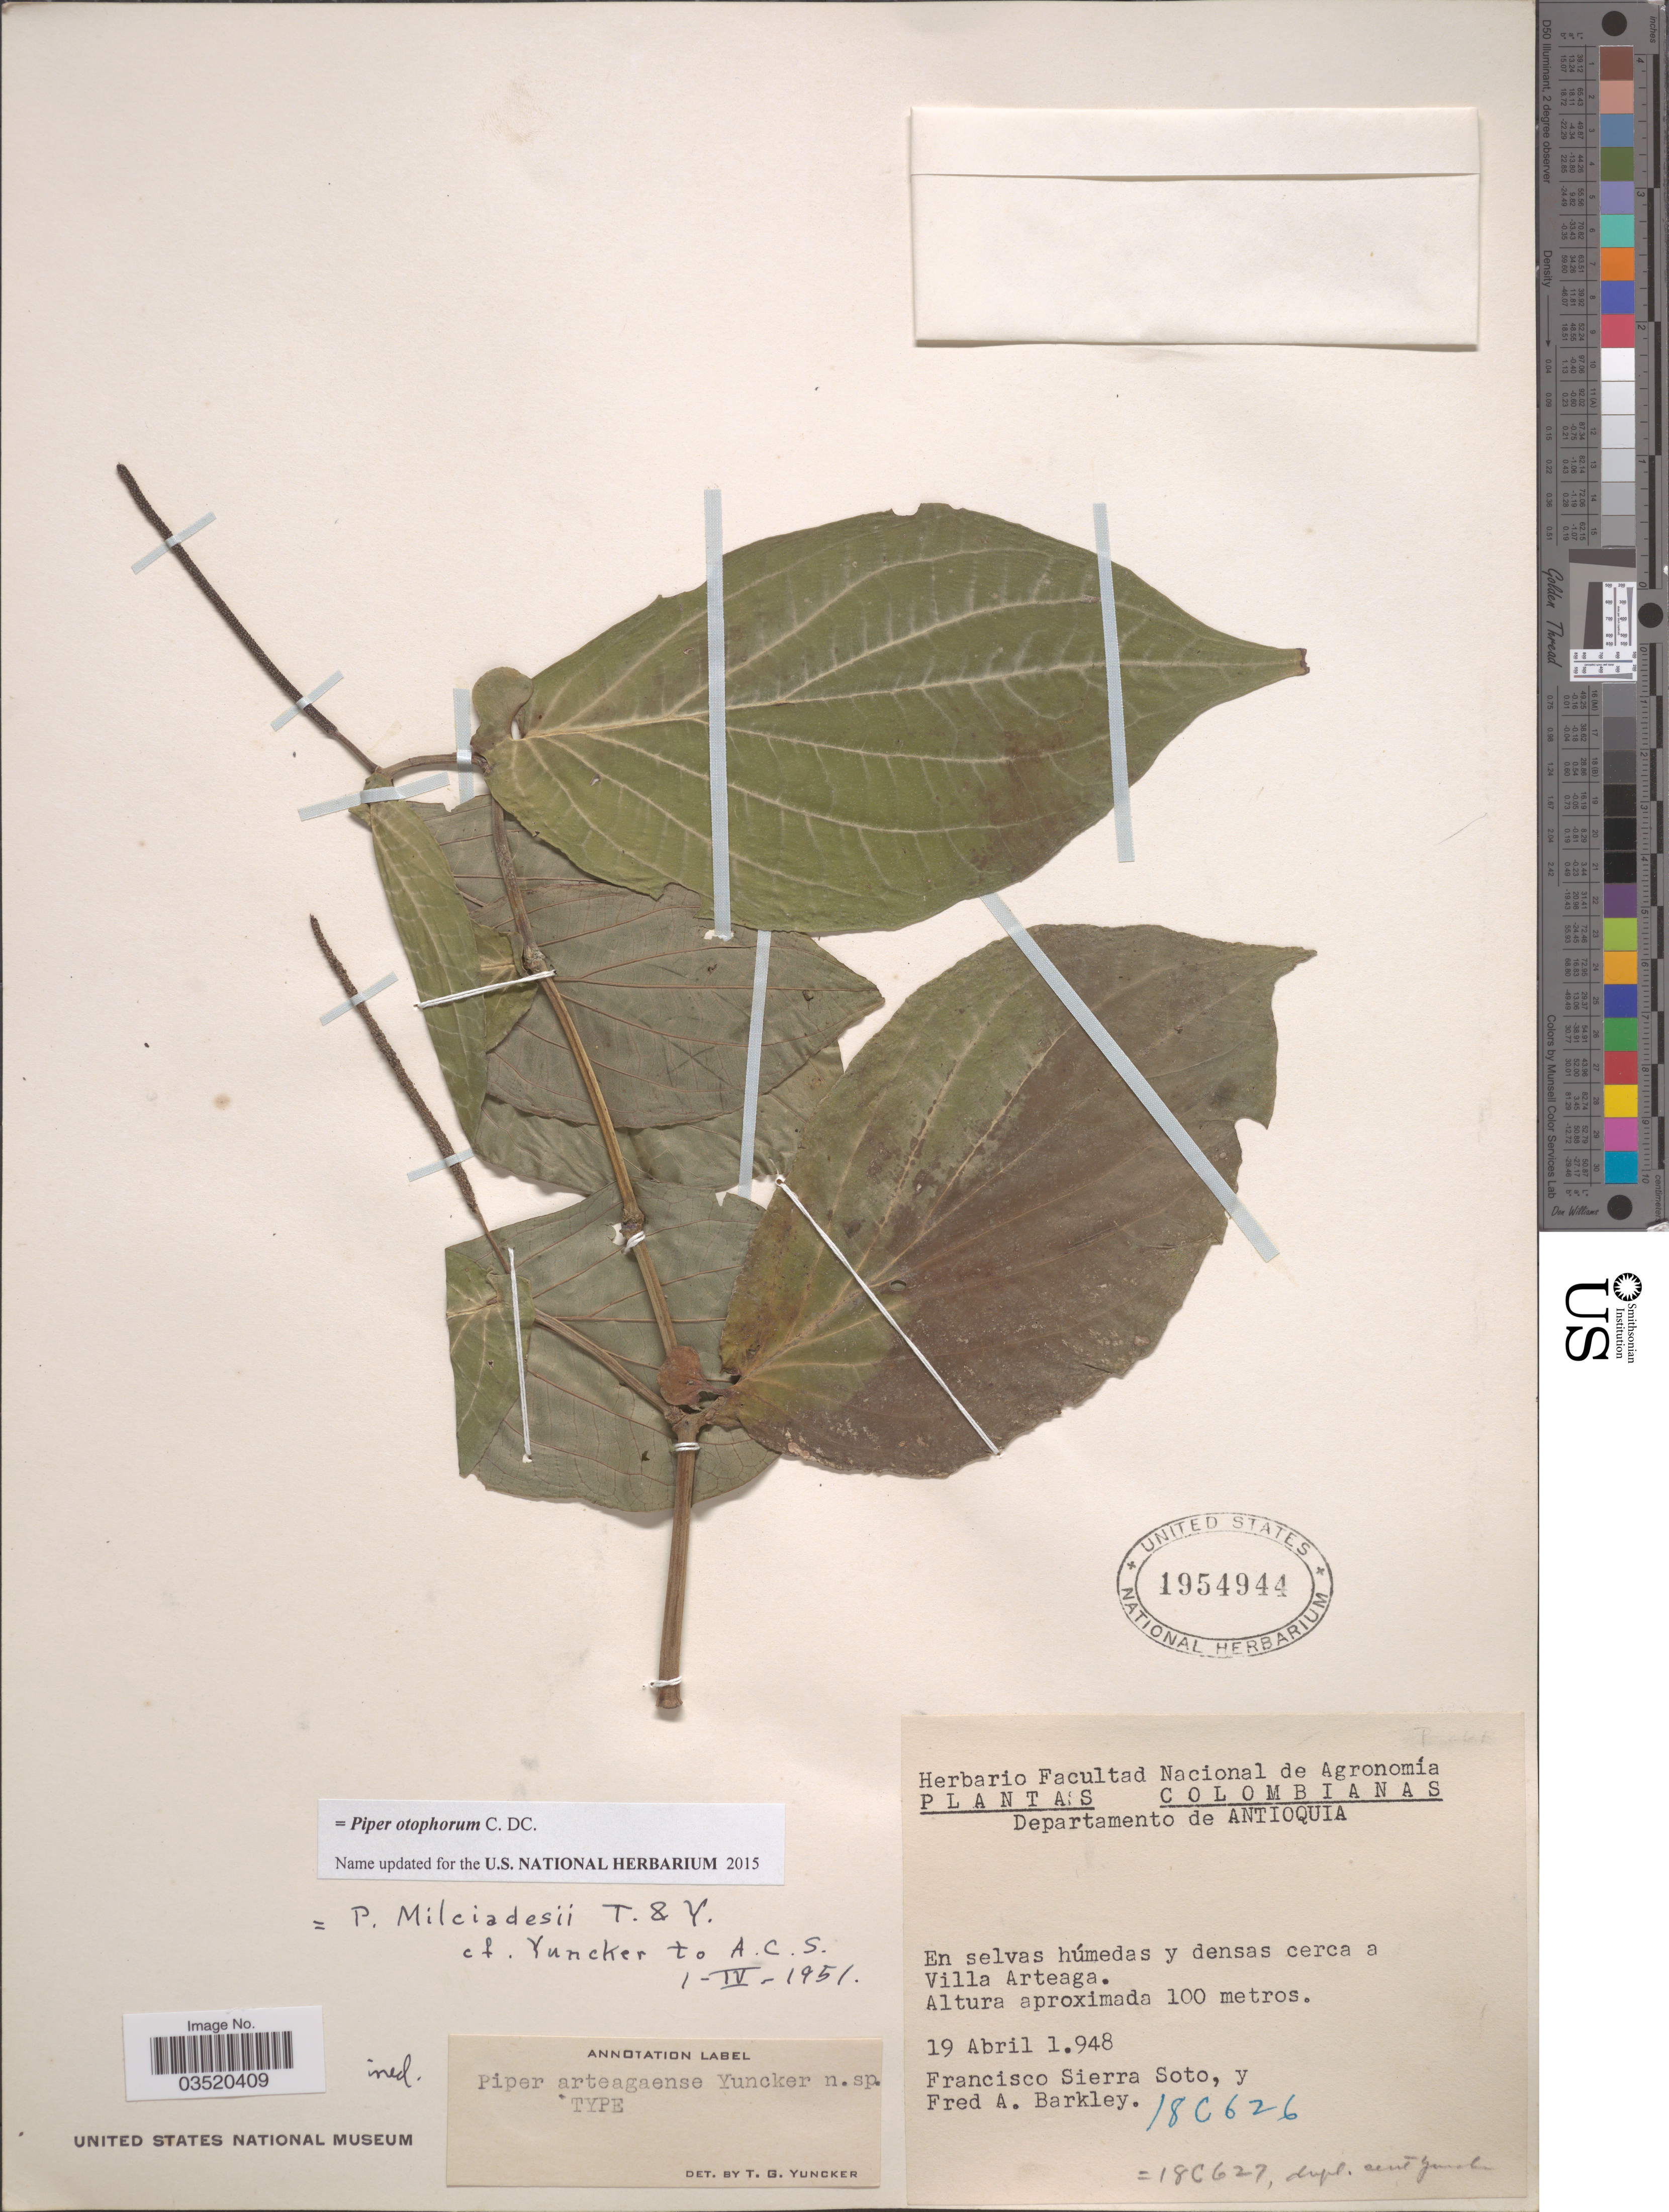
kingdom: Plantae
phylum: Tracheophyta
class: Magnoliopsida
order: Piperales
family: Piperaceae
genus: Piper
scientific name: Piper otophorum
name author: C. DC.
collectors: F. Sierra Soto & F. A. Barkley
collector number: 18C626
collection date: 1948-04-19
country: Colombia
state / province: Antioquia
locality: Departamento de Antioquia. Cerca a Villa Arteaga.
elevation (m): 100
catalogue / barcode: US 1954944